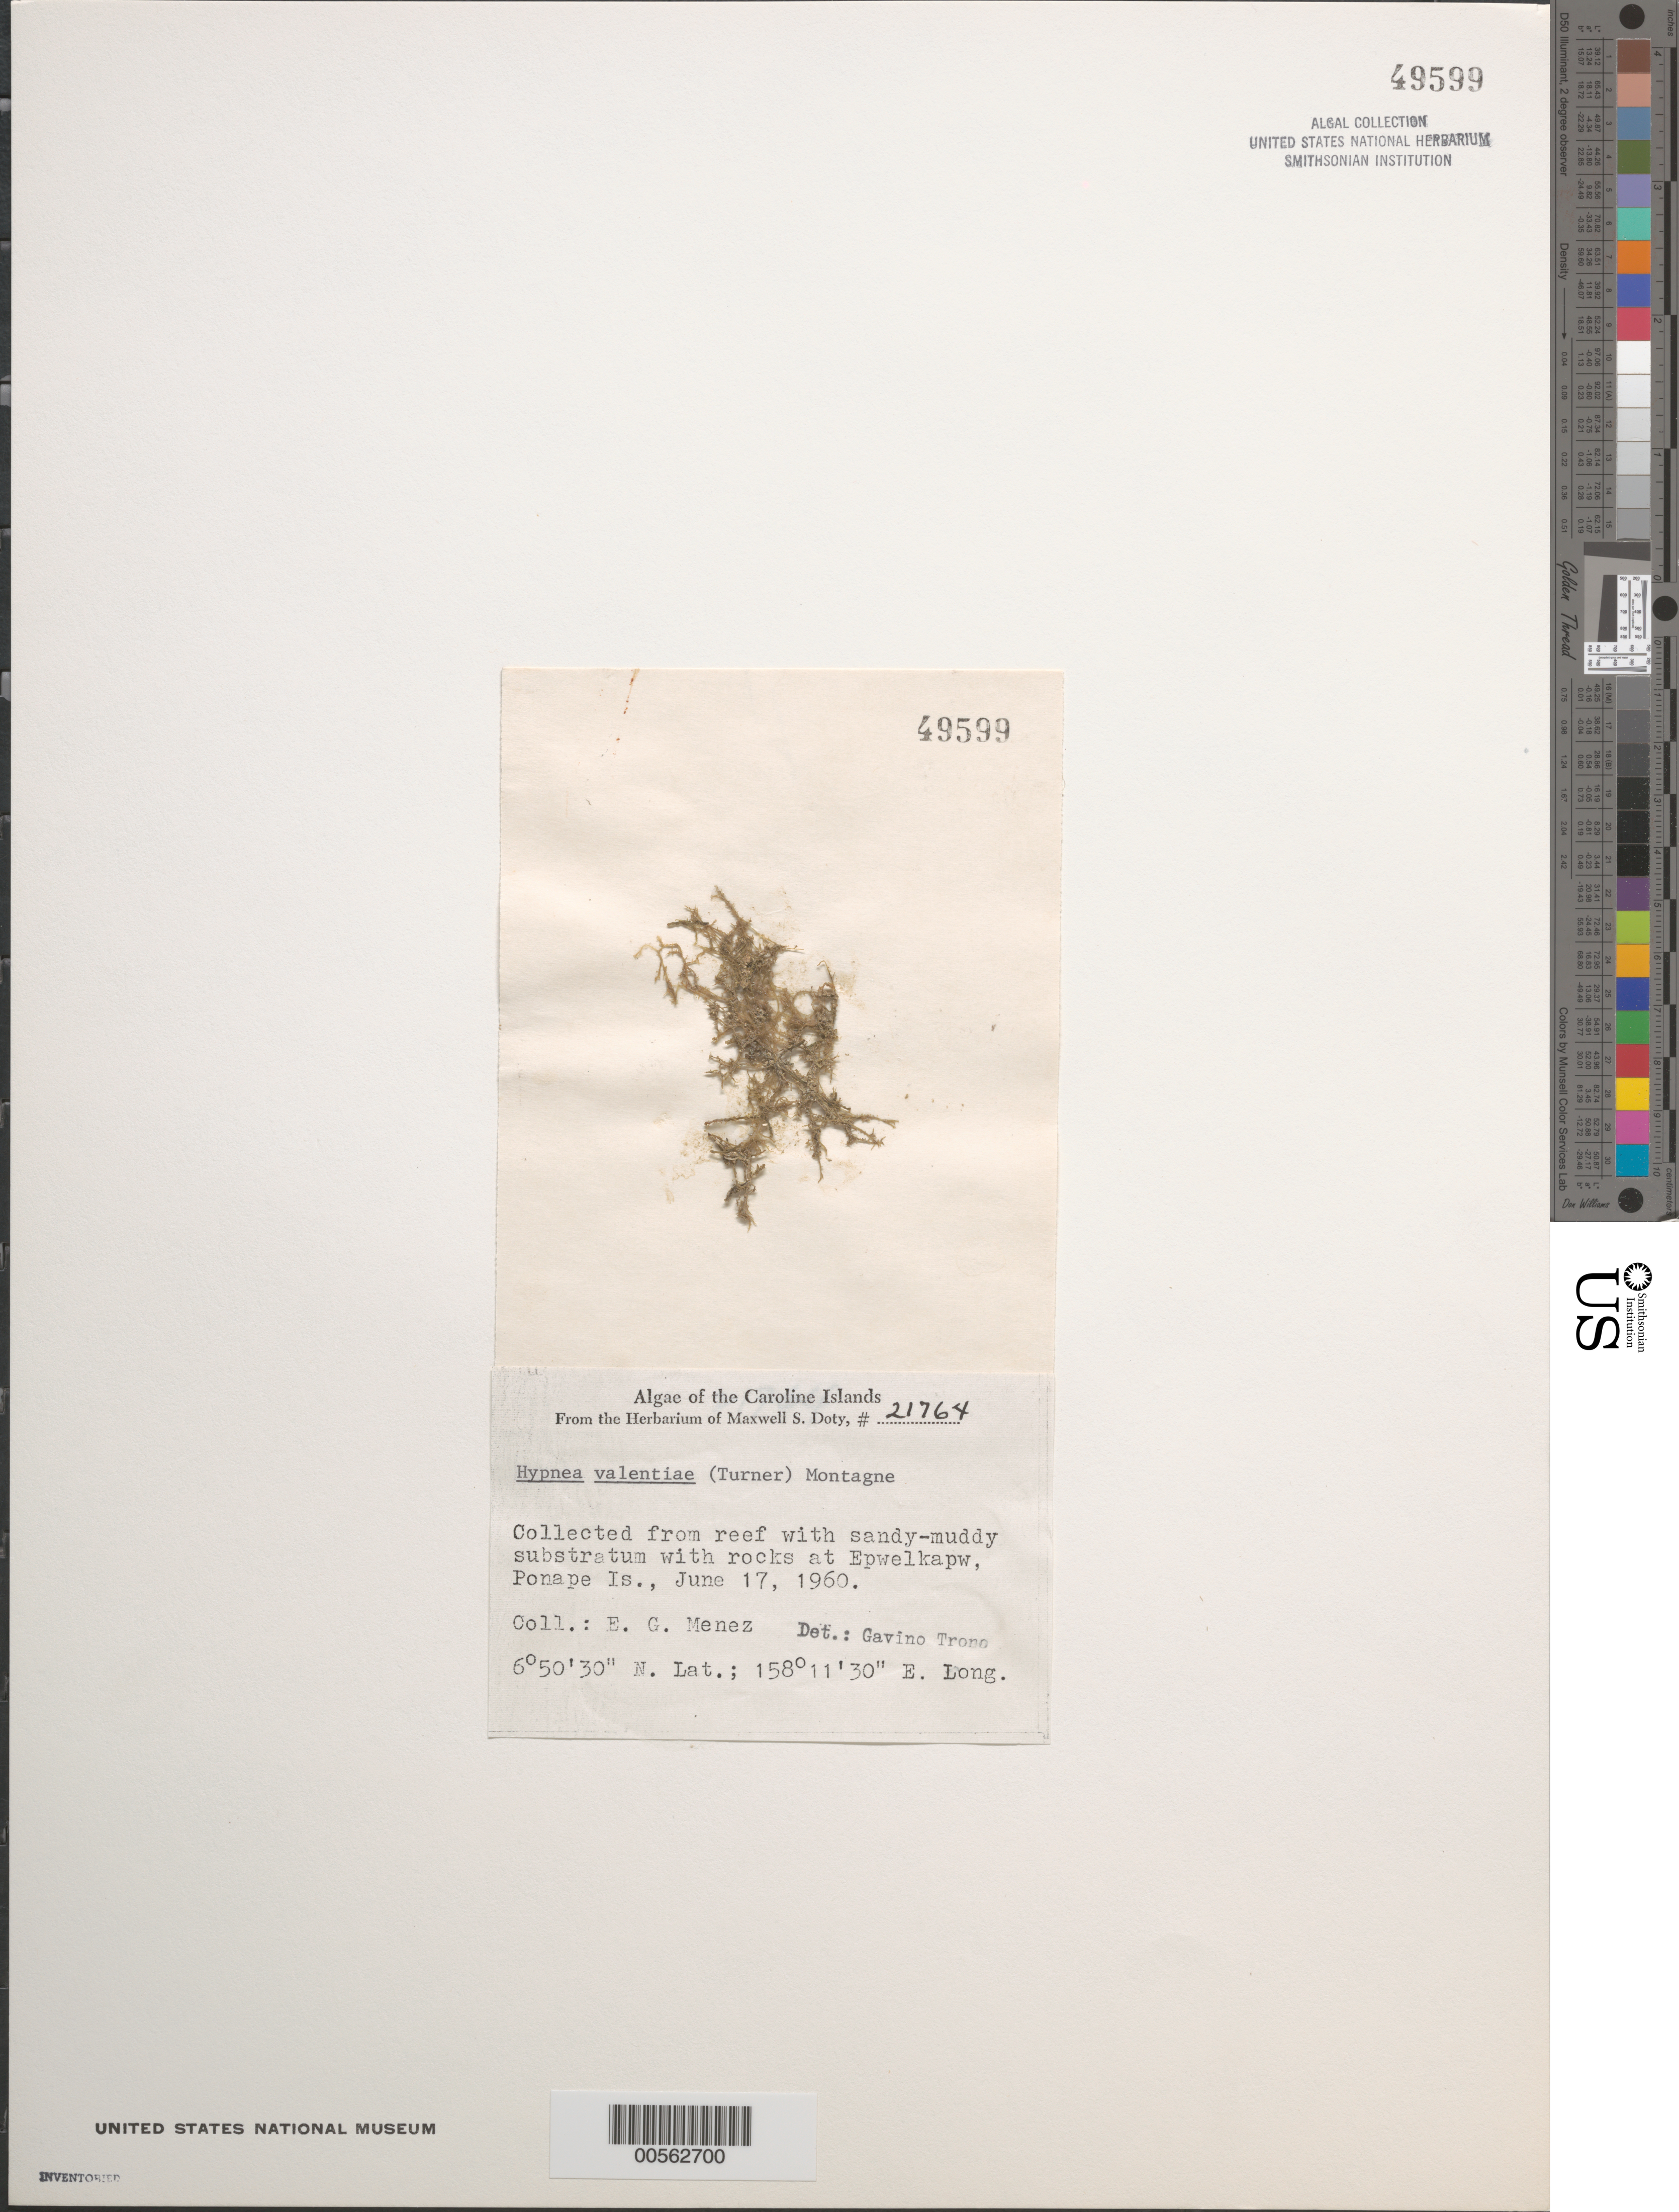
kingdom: Plantae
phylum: Rhodophyta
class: Florideophyceae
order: Gigartinales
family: Cystocloniaceae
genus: Hypnea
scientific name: Hypnea valentiae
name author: (Turner) Mont.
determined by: Trono, Gavino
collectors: Meñez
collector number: MSD 21764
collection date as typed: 17 Jun 1960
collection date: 1960-06-17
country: Micronesia, Federated States of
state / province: Pohnpei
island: Pohnpei [Ponape] Islands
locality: Epwelkapw Islet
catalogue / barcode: US 49599